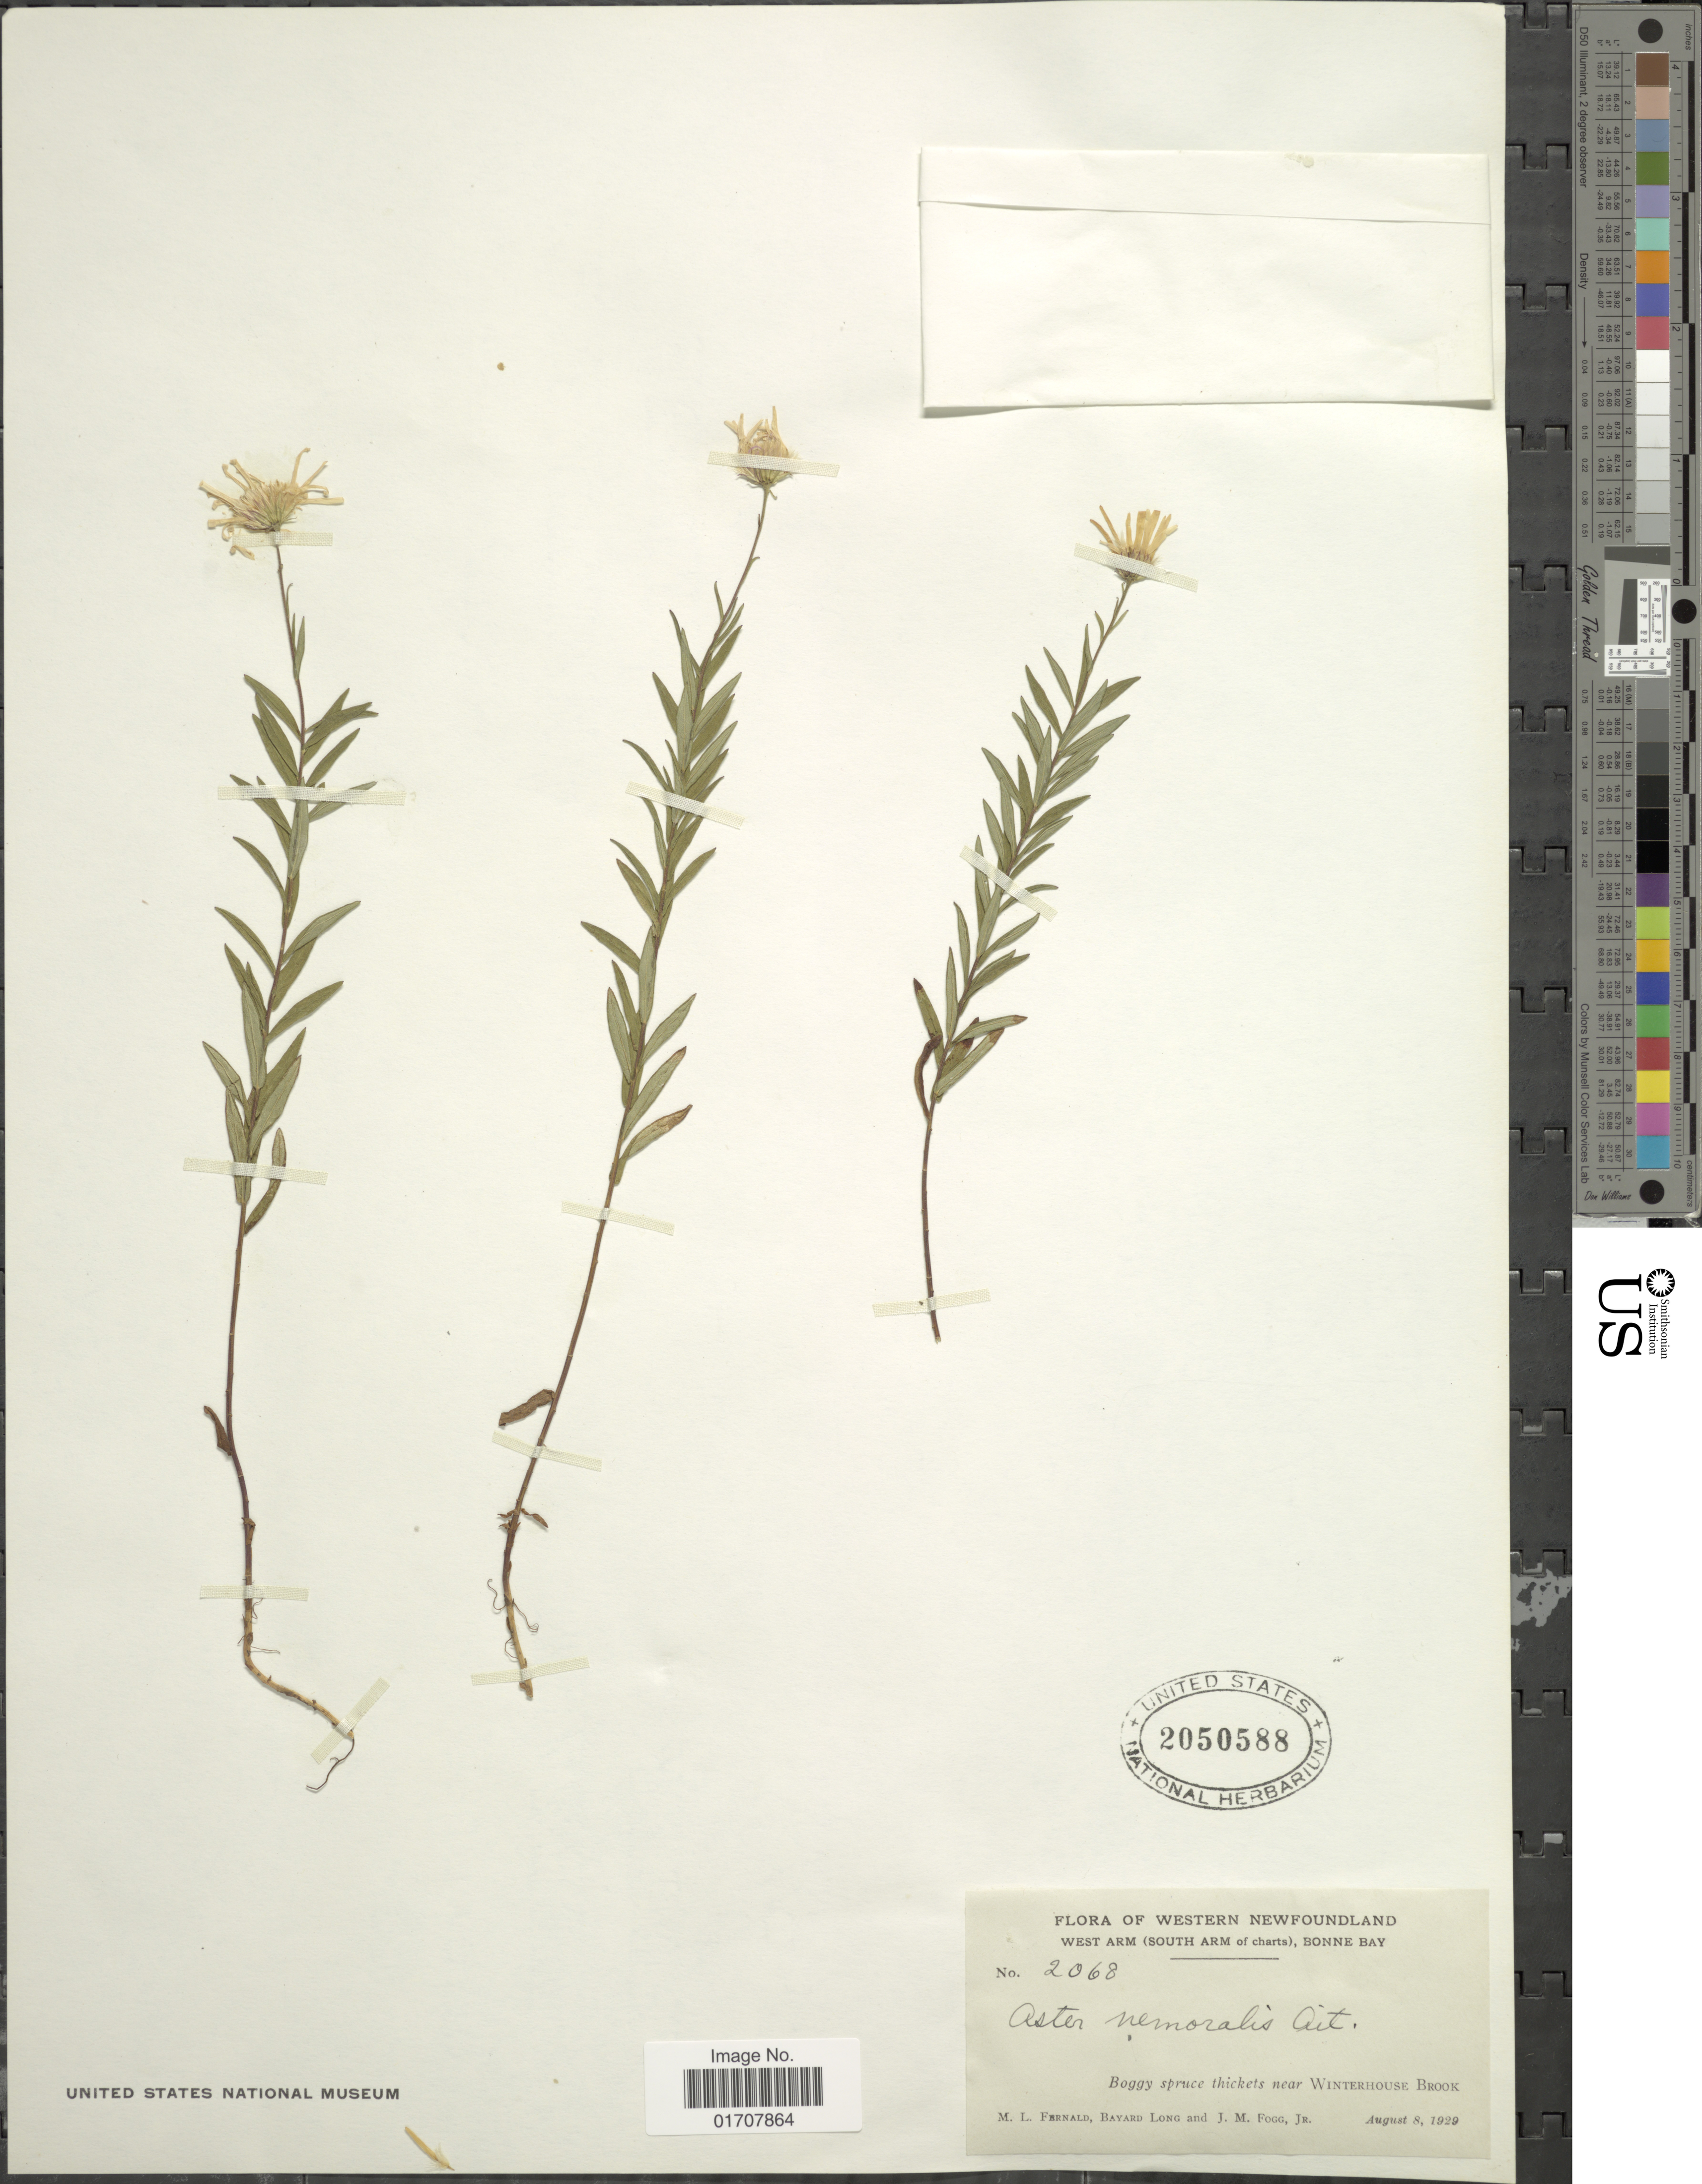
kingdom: Plantae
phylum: Tracheophyta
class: Magnoliopsida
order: Asterales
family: Asteraceae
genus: Oclemena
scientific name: Oclemena nemoralis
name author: (Aiton) Greene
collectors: M. L. Fernald, B. Long & J. Fogg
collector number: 2068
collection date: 1929-08-08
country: Canada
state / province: Newfoundland and Labrador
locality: Western Newfoundland, West Arm (South Arm of charts), Bonnie Bay, Boggy spruce thickets near Winterhouse Brook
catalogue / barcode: US 2050588